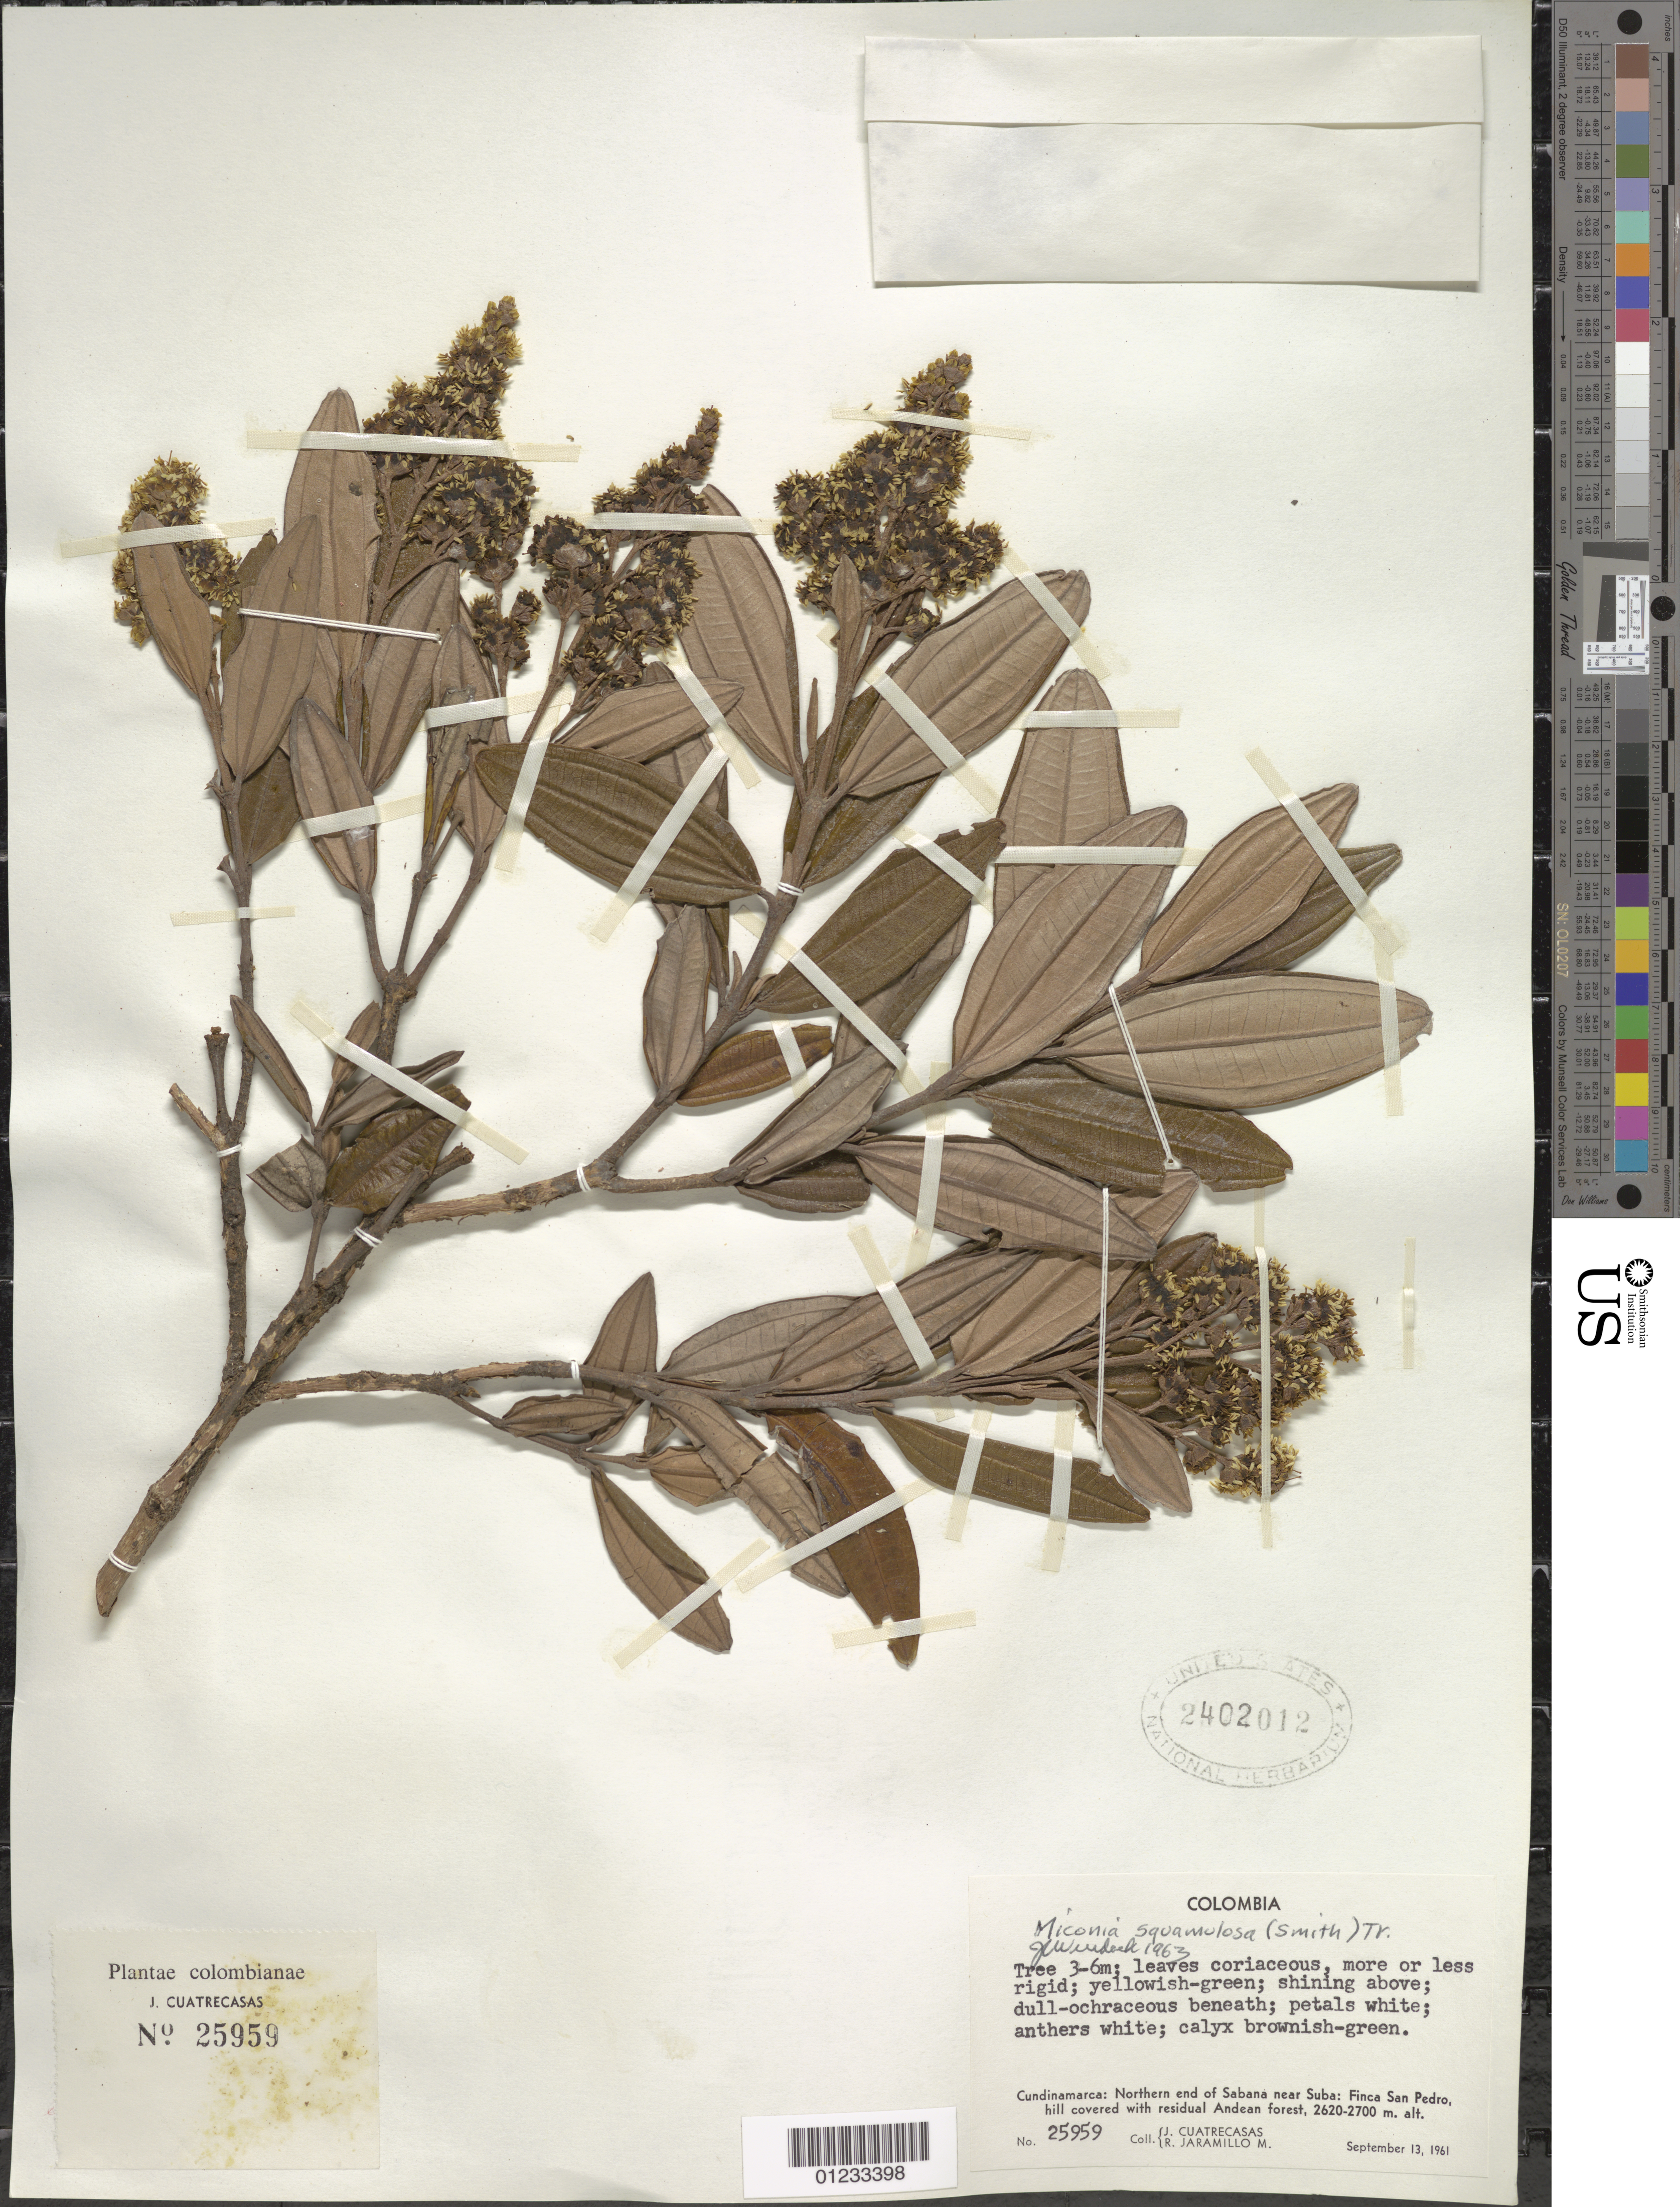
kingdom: Plantae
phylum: Tracheophyta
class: Magnoliopsida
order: Myrtales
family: Melastomataceae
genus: Miconia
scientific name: Miconia squamulosa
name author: (Sm.) Triana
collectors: J. Cuatrecasas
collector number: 25959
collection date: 1961-09-13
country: Colombia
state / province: Cundinamarca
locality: Northern end of Sabana near Suba: Finca San Pedro, hill covered with residual Andean forest.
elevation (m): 2620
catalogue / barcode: US 2402012